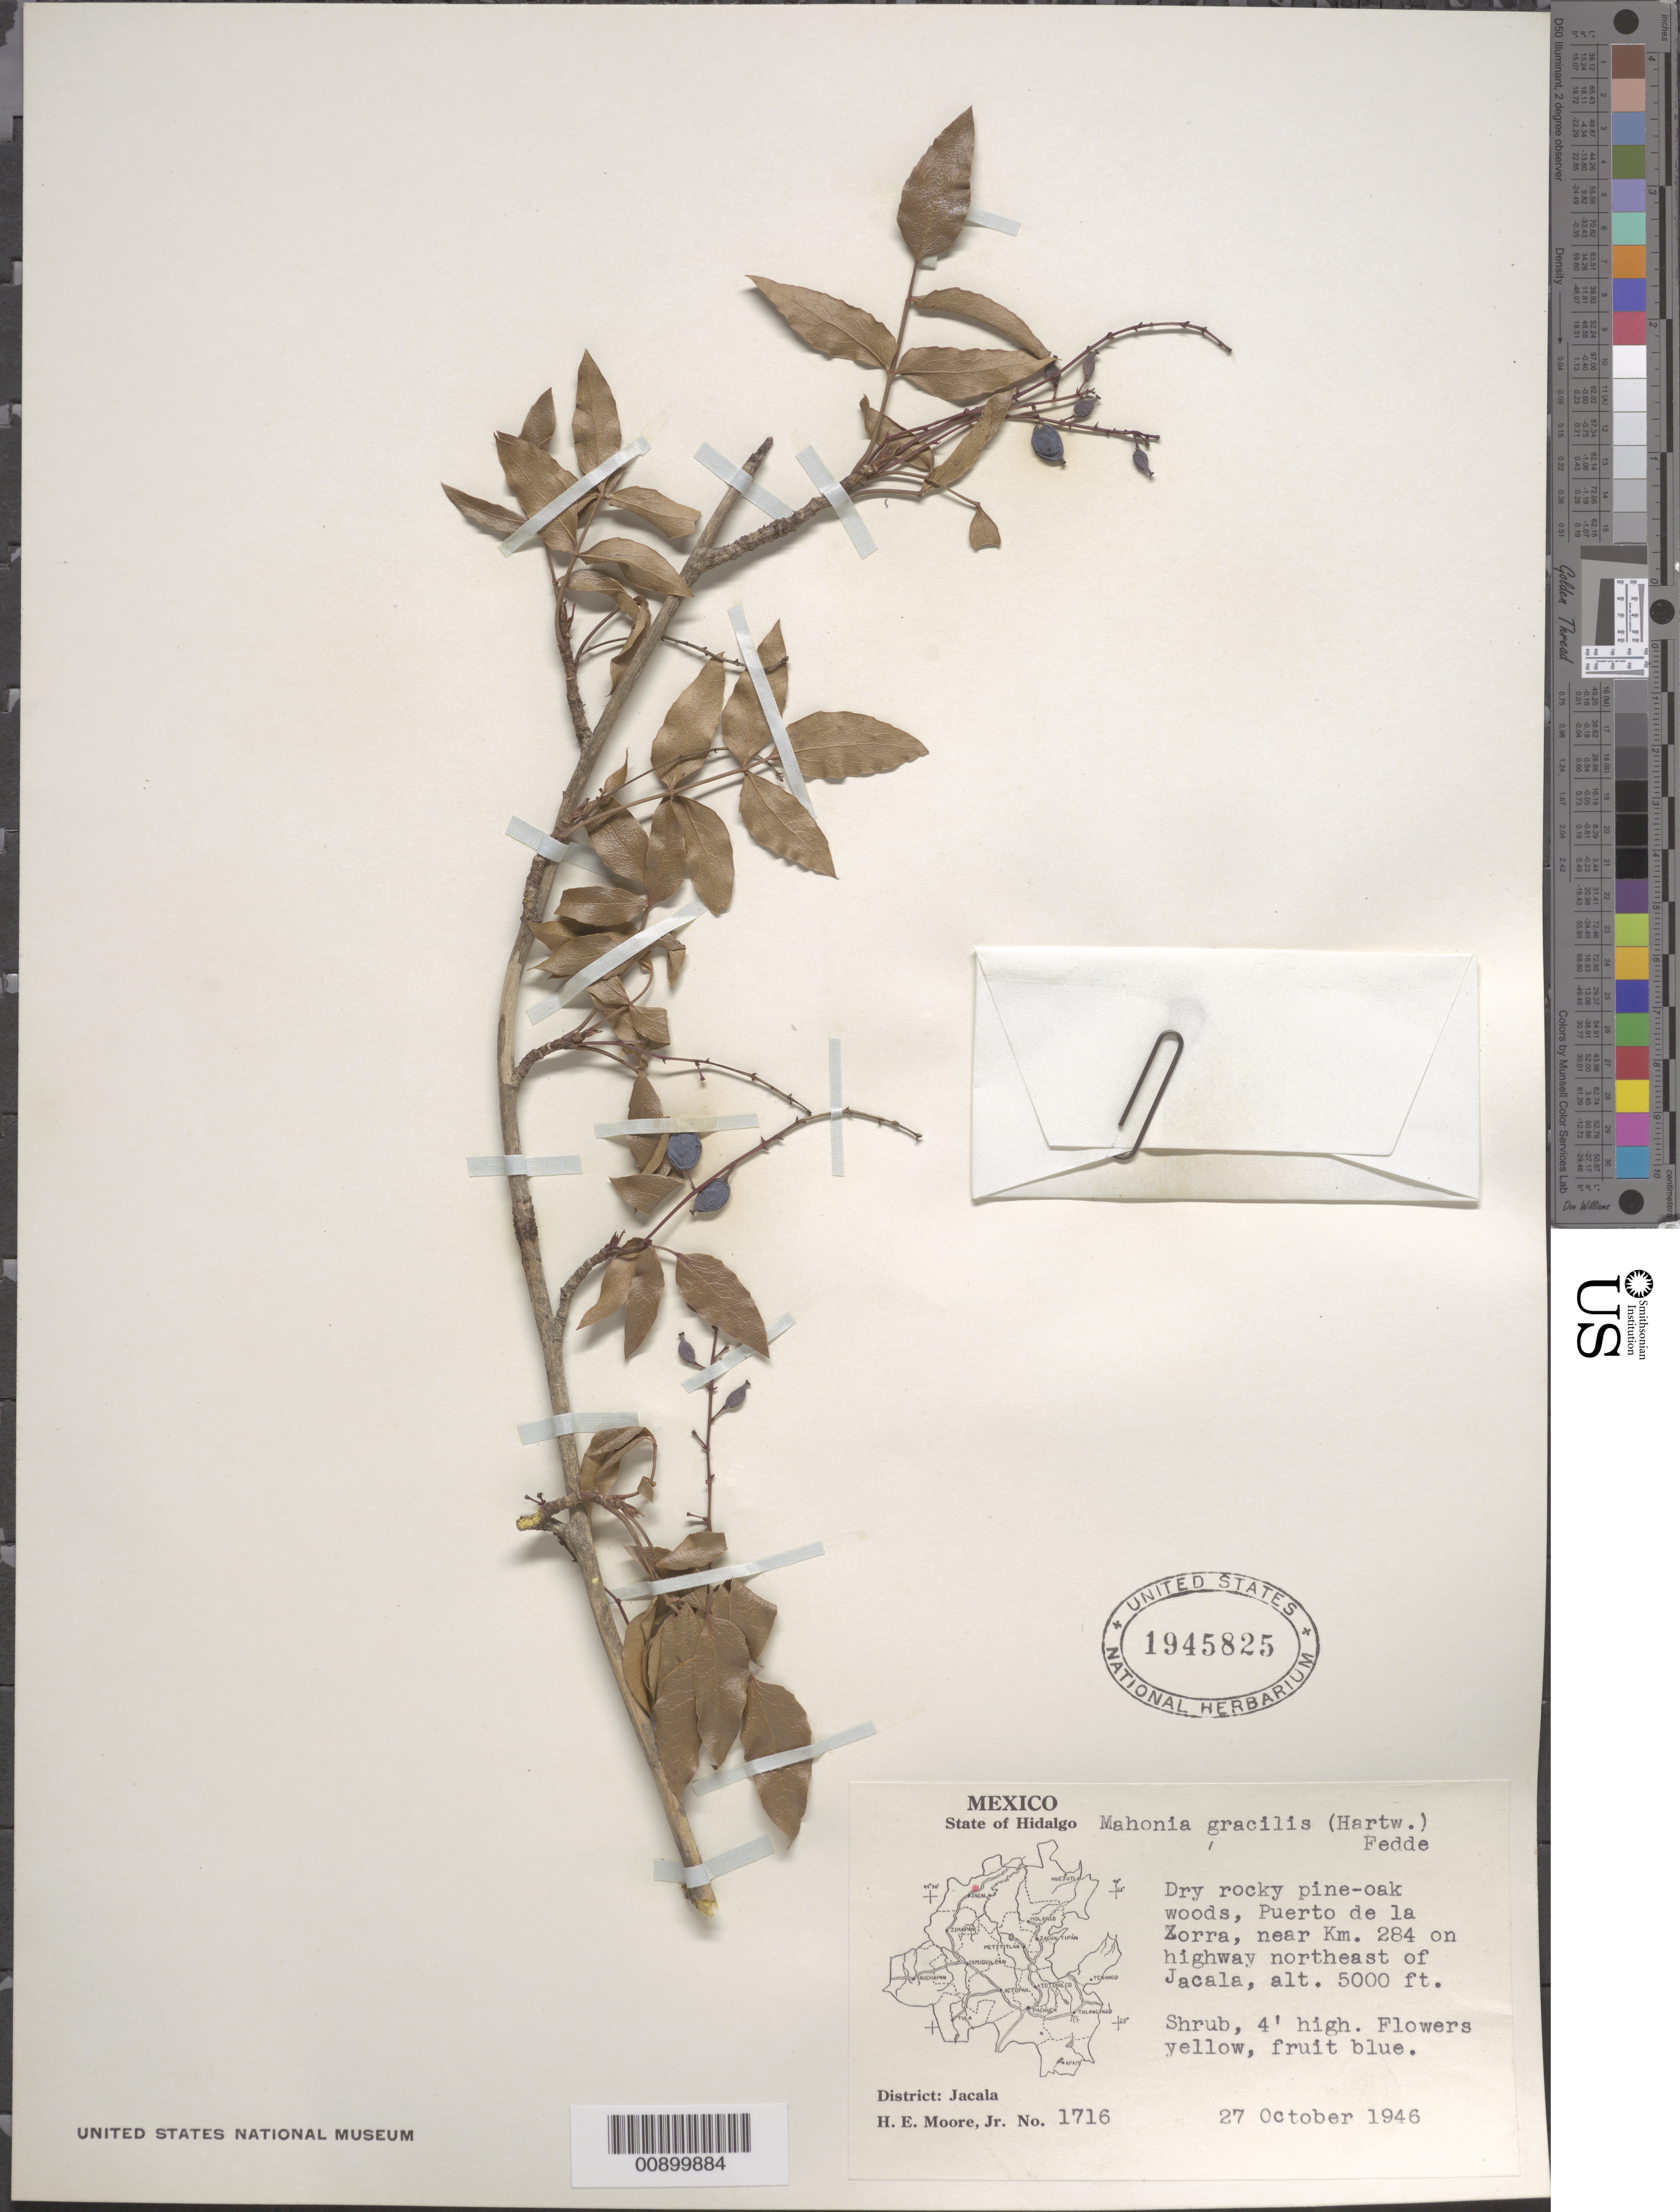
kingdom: Plantae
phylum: Tracheophyta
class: Magnoliopsida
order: Ranunculales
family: Berberidaceae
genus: Mahonia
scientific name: Mahonia gracilis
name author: (Benth.) Fedde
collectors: H. E. Moore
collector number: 1716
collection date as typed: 27 Oct 1946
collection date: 1946-10-27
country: Mexico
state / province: Hidalgo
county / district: Jacala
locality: Puerto de la Zorra, near km. 284 on highway northeast of Jacala, District Jacala, Hidalgo.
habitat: Dry rocky pine-oak woods.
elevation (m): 1524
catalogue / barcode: US 1945825